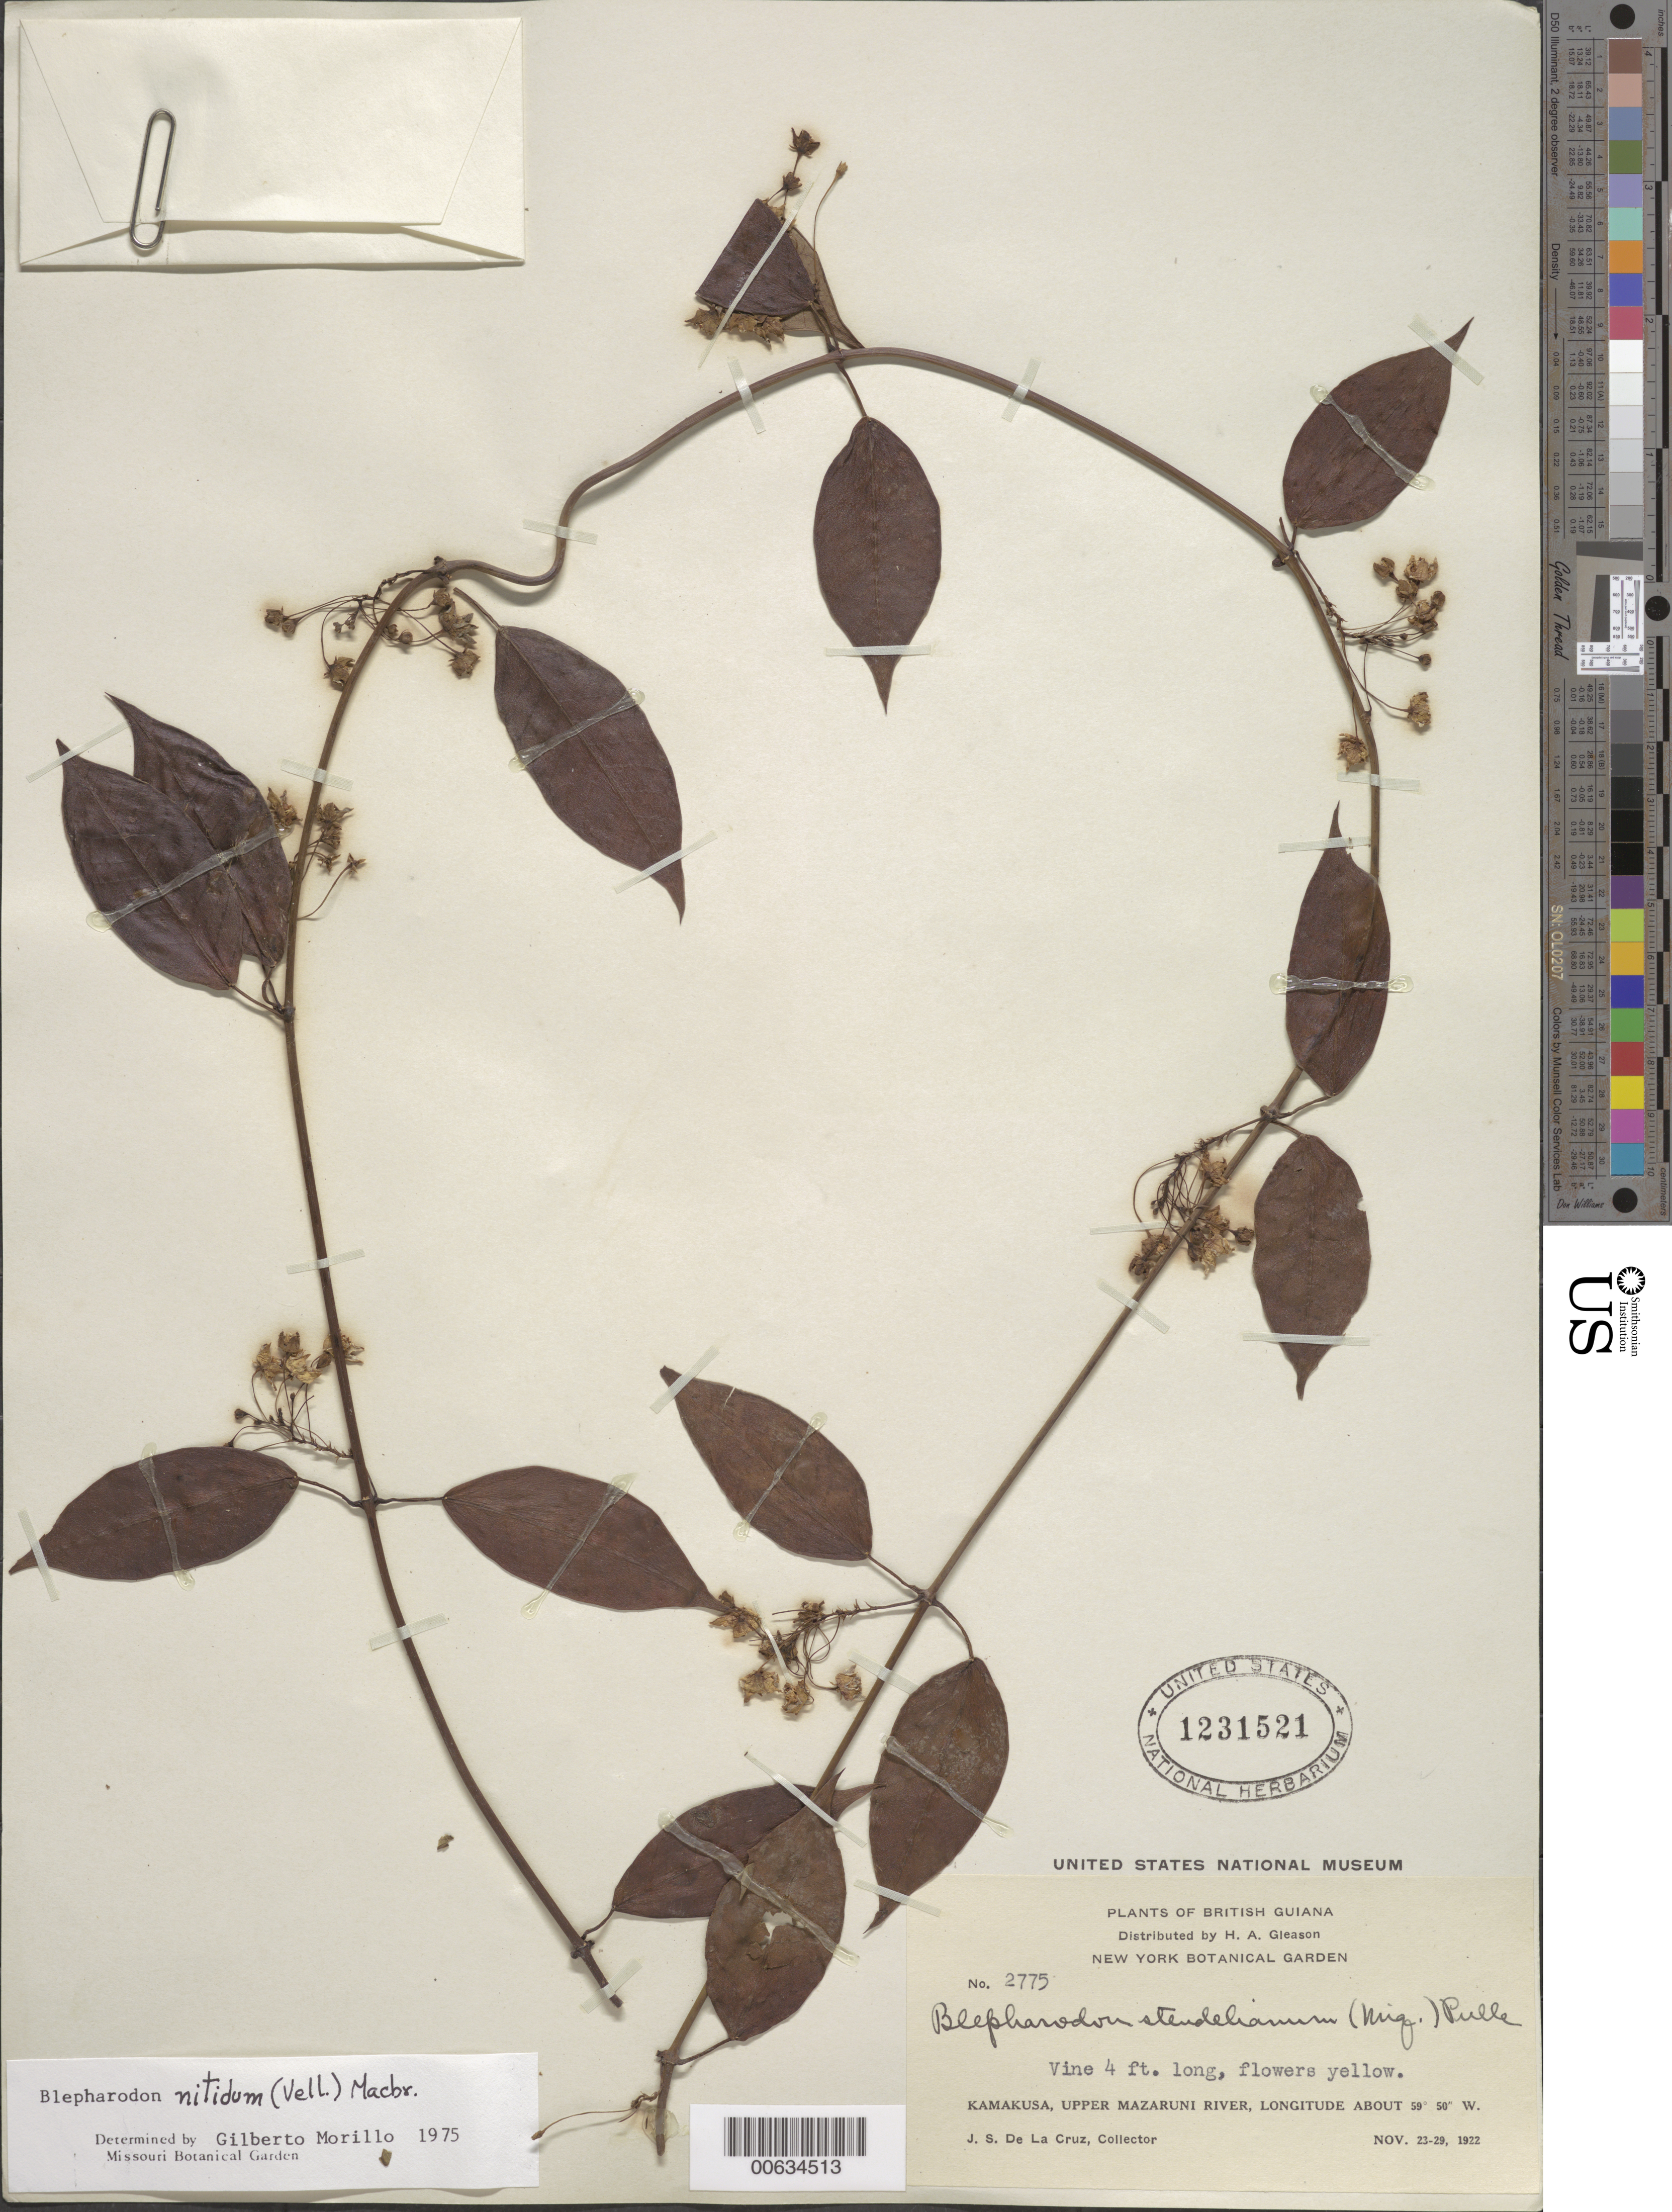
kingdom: Plantae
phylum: Tracheophyta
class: Magnoliopsida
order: Gentianales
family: Apocynaceae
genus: Blepharodon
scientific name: Blepharodon nitidus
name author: (Vell.) J.F. Macbr.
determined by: Morillo, G. N.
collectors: J. S. de la Cruz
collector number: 2775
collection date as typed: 23-Nov-22 to 29-Nov-22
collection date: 1922-11-23/1922-11-29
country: Guyana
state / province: Cuyuni-Mazaruni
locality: Kamakusa, Upper Mazaruni R.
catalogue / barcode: US 1231521